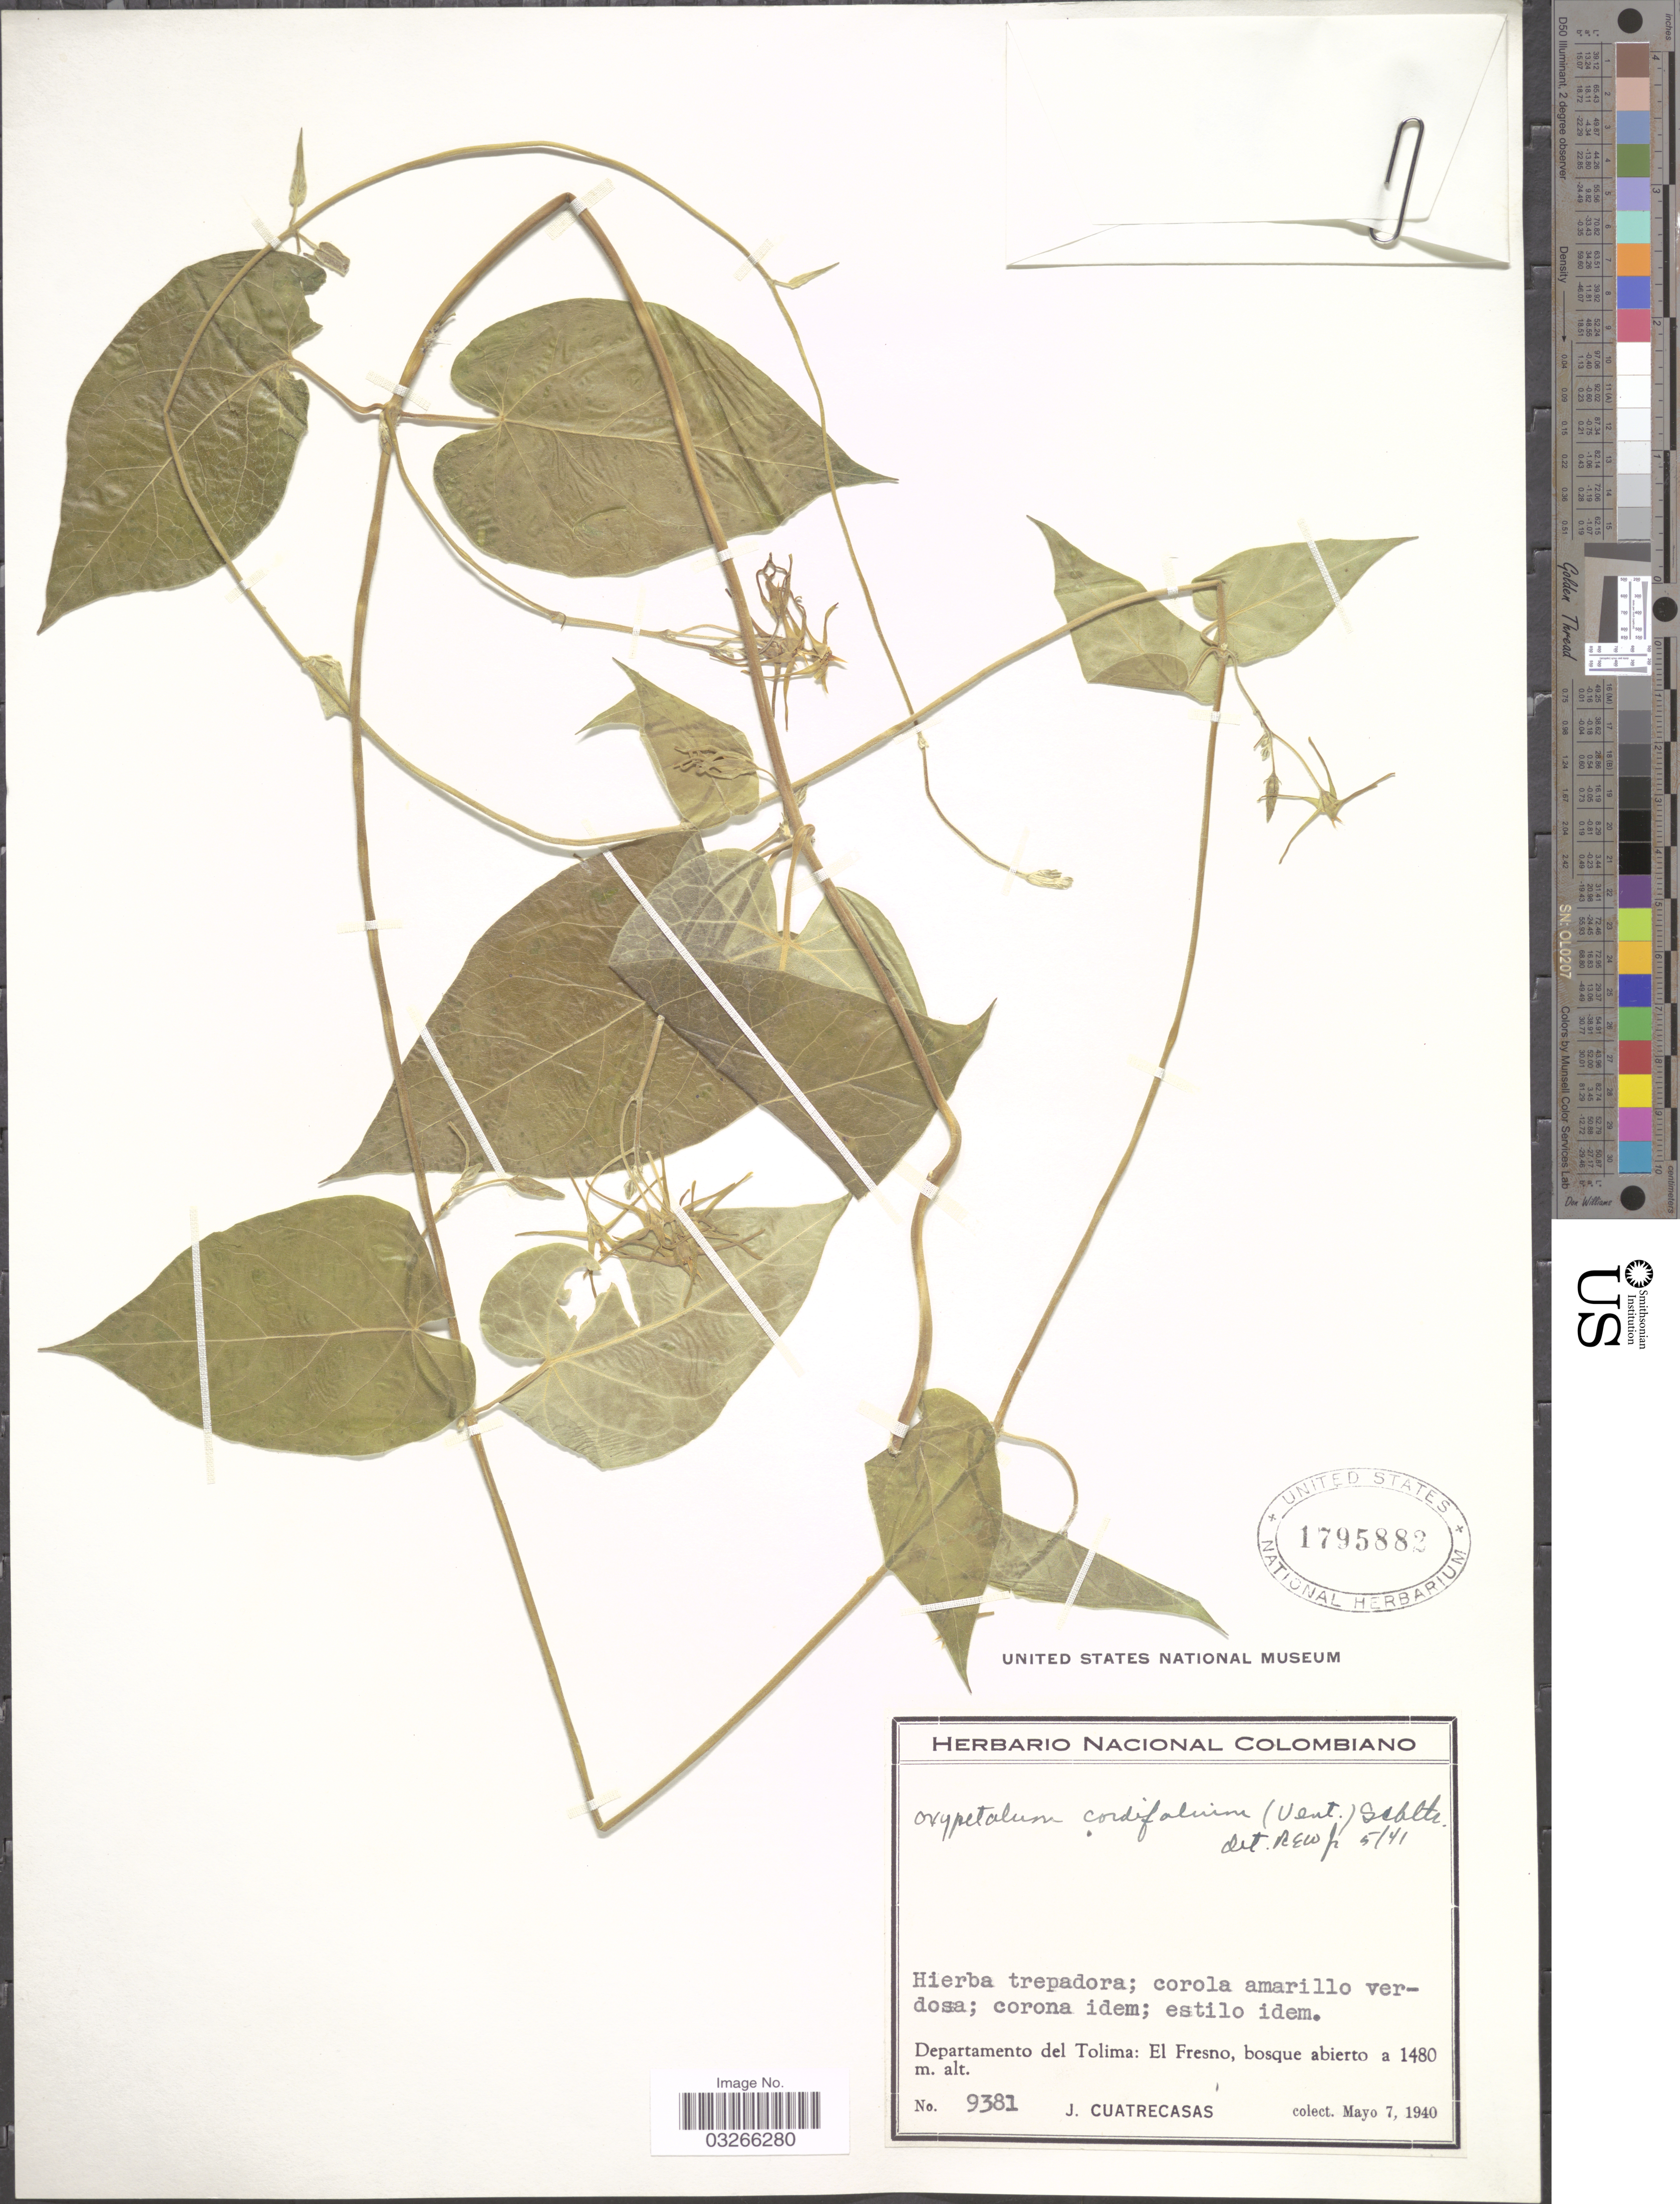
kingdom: Plantae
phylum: Tracheophyta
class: Magnoliopsida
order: Gentianales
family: Apocynaceae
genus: Oxypetalum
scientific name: Oxypetalum cordifolium subsp. cordifolium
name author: (Vent.) Schltr.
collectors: J. Cuatrecasas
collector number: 9381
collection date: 1940-05-07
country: Colombia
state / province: Tolima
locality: Departamento del Tolima: El Fresno.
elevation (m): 1480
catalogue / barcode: US 1795882